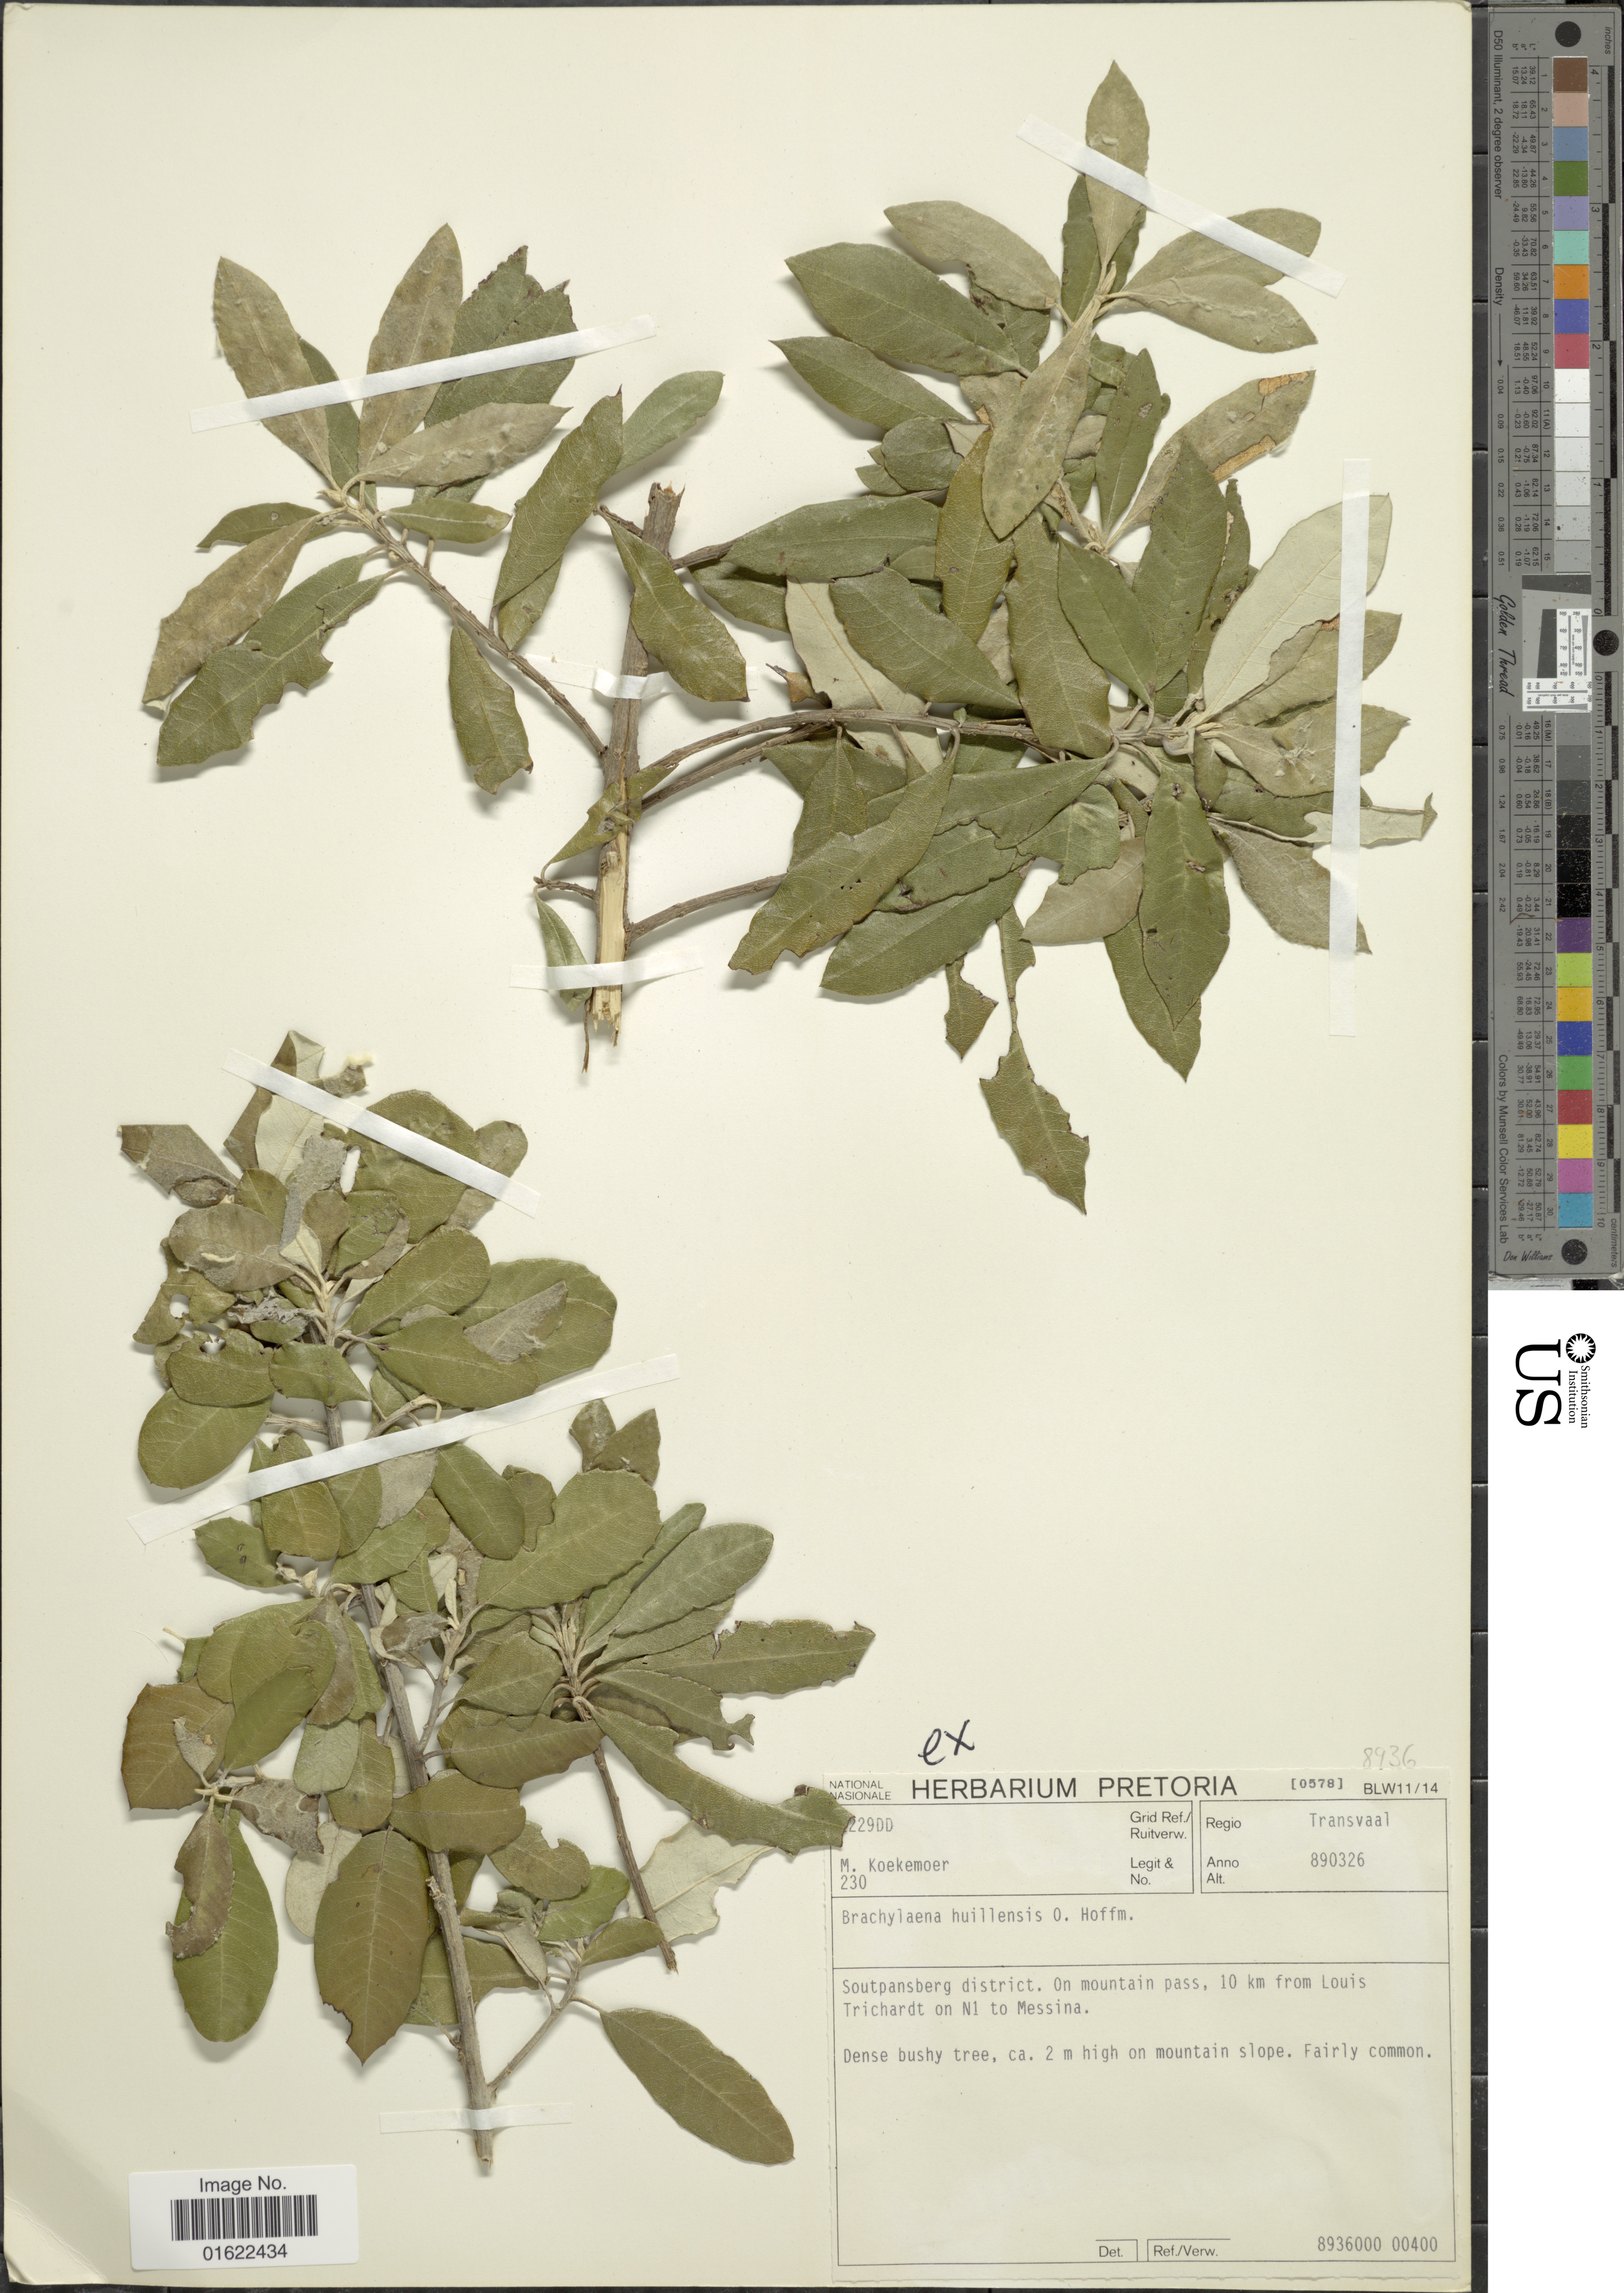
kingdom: Plantae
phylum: Tracheophyta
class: Magnoliopsida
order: Asterales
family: Asteraceae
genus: Brachylaena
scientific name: Brachylaena huillensis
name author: O. Hoffm.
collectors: M. Koekemoer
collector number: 230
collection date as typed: Transcribed d/m/y: 26/3/89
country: South Africa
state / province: Limpopo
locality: Regio Transvaal, Soutpansberg district, On mountain pass, 10 km from Louis Trichardt on N1 to Messina